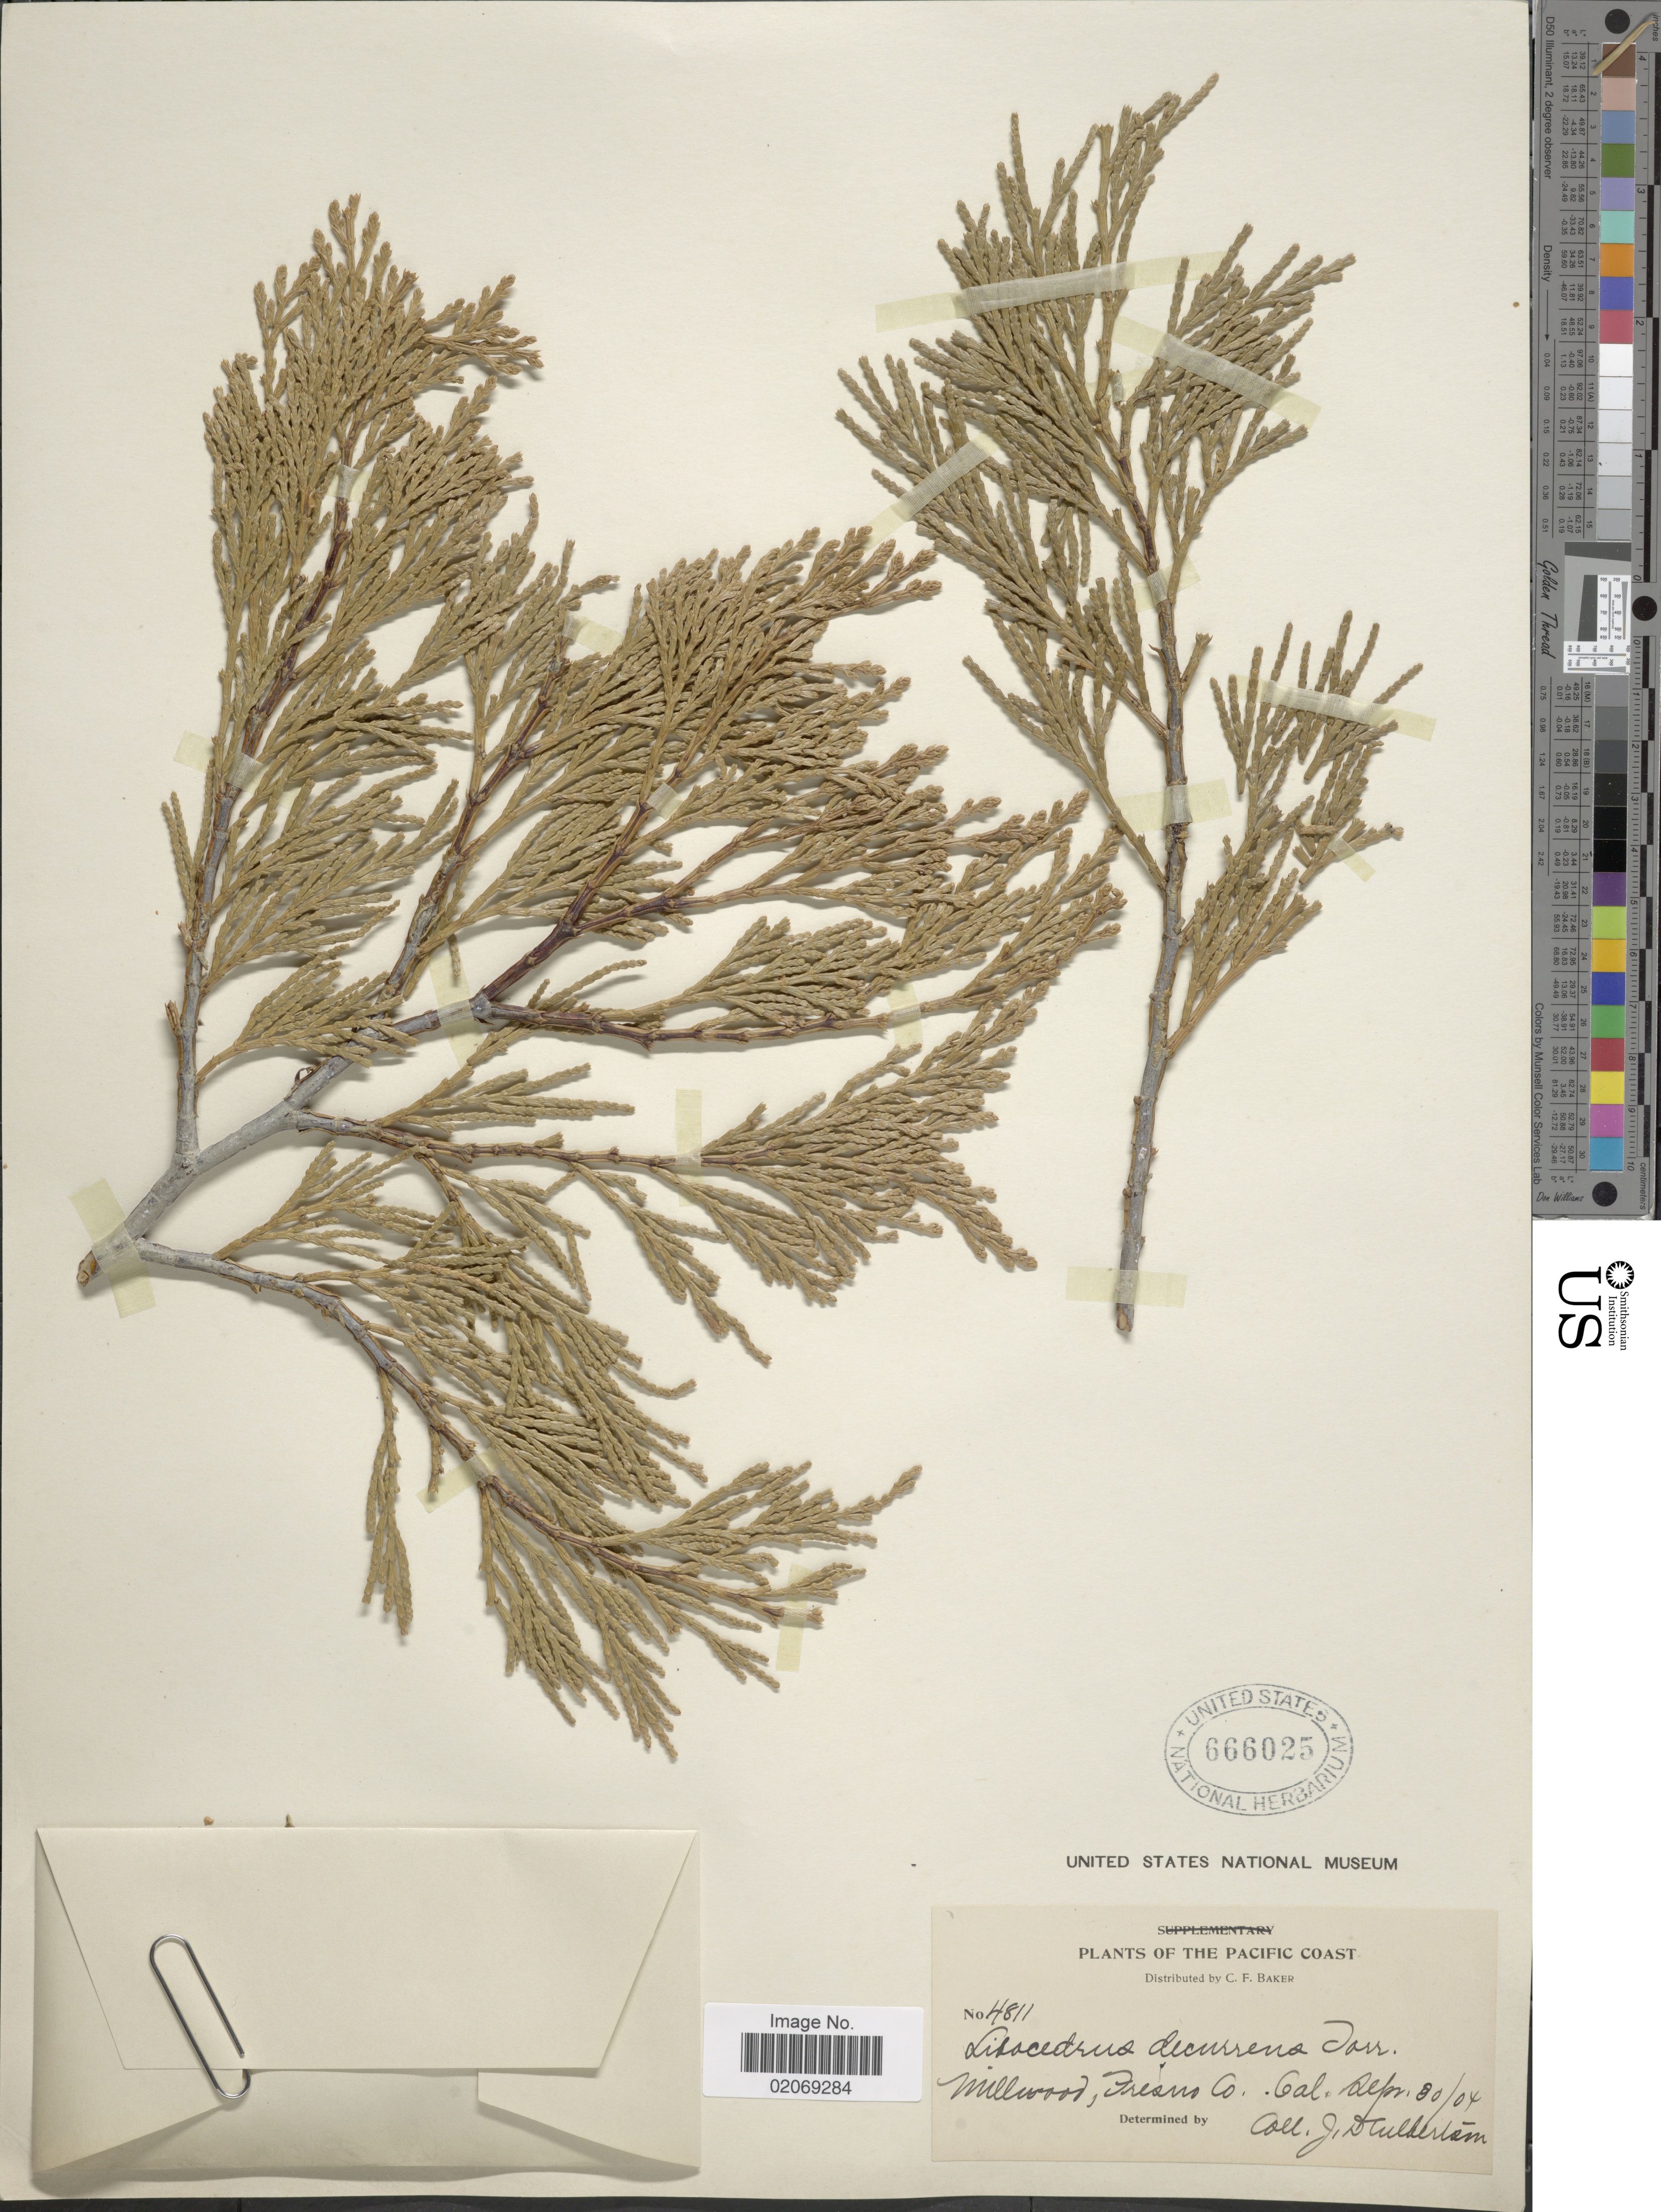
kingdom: Plantae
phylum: Tracheophyta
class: Pinopsida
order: Pinales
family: Cupressaceae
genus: Libocedrus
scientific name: Libocedrus decurrens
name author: Torr.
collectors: J. Culbertson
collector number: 4811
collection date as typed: Transcribed d/m/y: 30/9/4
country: United States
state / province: California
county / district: Fresno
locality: The Pacific Coast, Millwood, Fresno Co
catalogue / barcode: US 666025